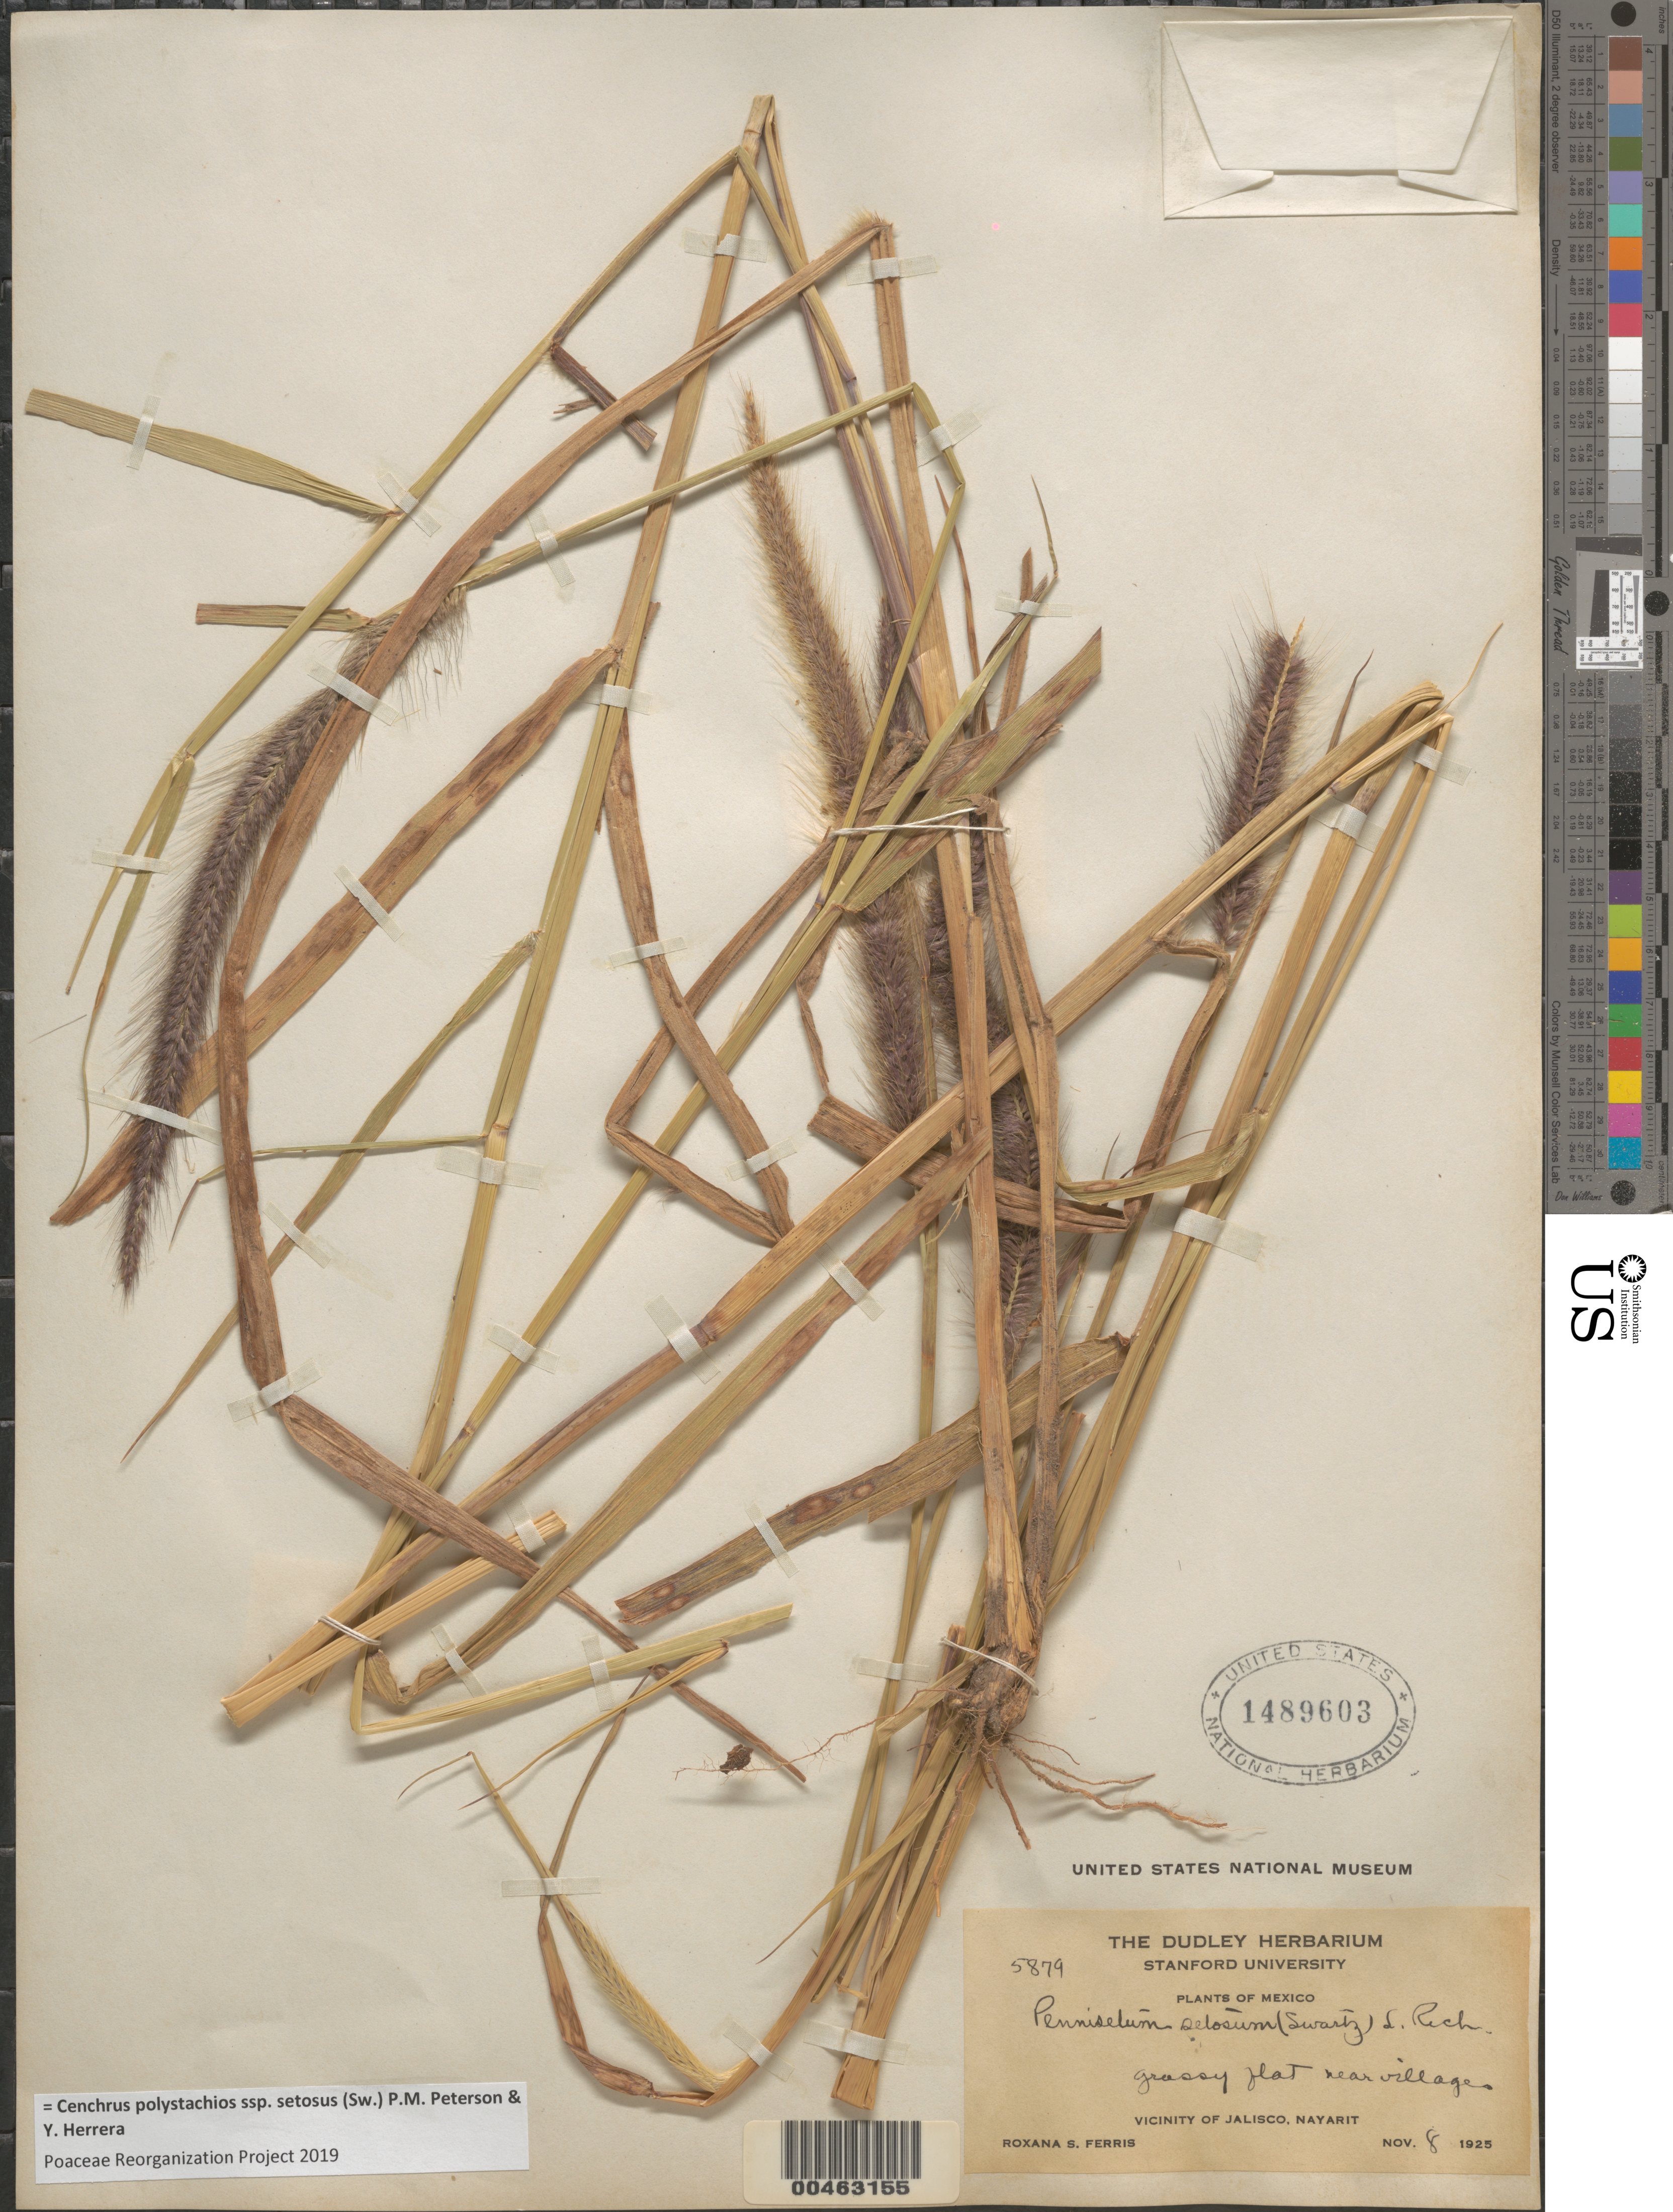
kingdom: Plantae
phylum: Tracheophyta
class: Liliopsida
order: Poales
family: Poaceae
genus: Cenchrus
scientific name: Cenchrus polystachios subsp. setosus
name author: (Sw.) P.M. Peterson & Y. Herrera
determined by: Poaceae Reorganization Project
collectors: R. S. Ferris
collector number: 5879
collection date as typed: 8 Nov 1925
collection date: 1925-11-08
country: Mexico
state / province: Nayarit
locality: Vicinity of Jalisco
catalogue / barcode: US 1489603